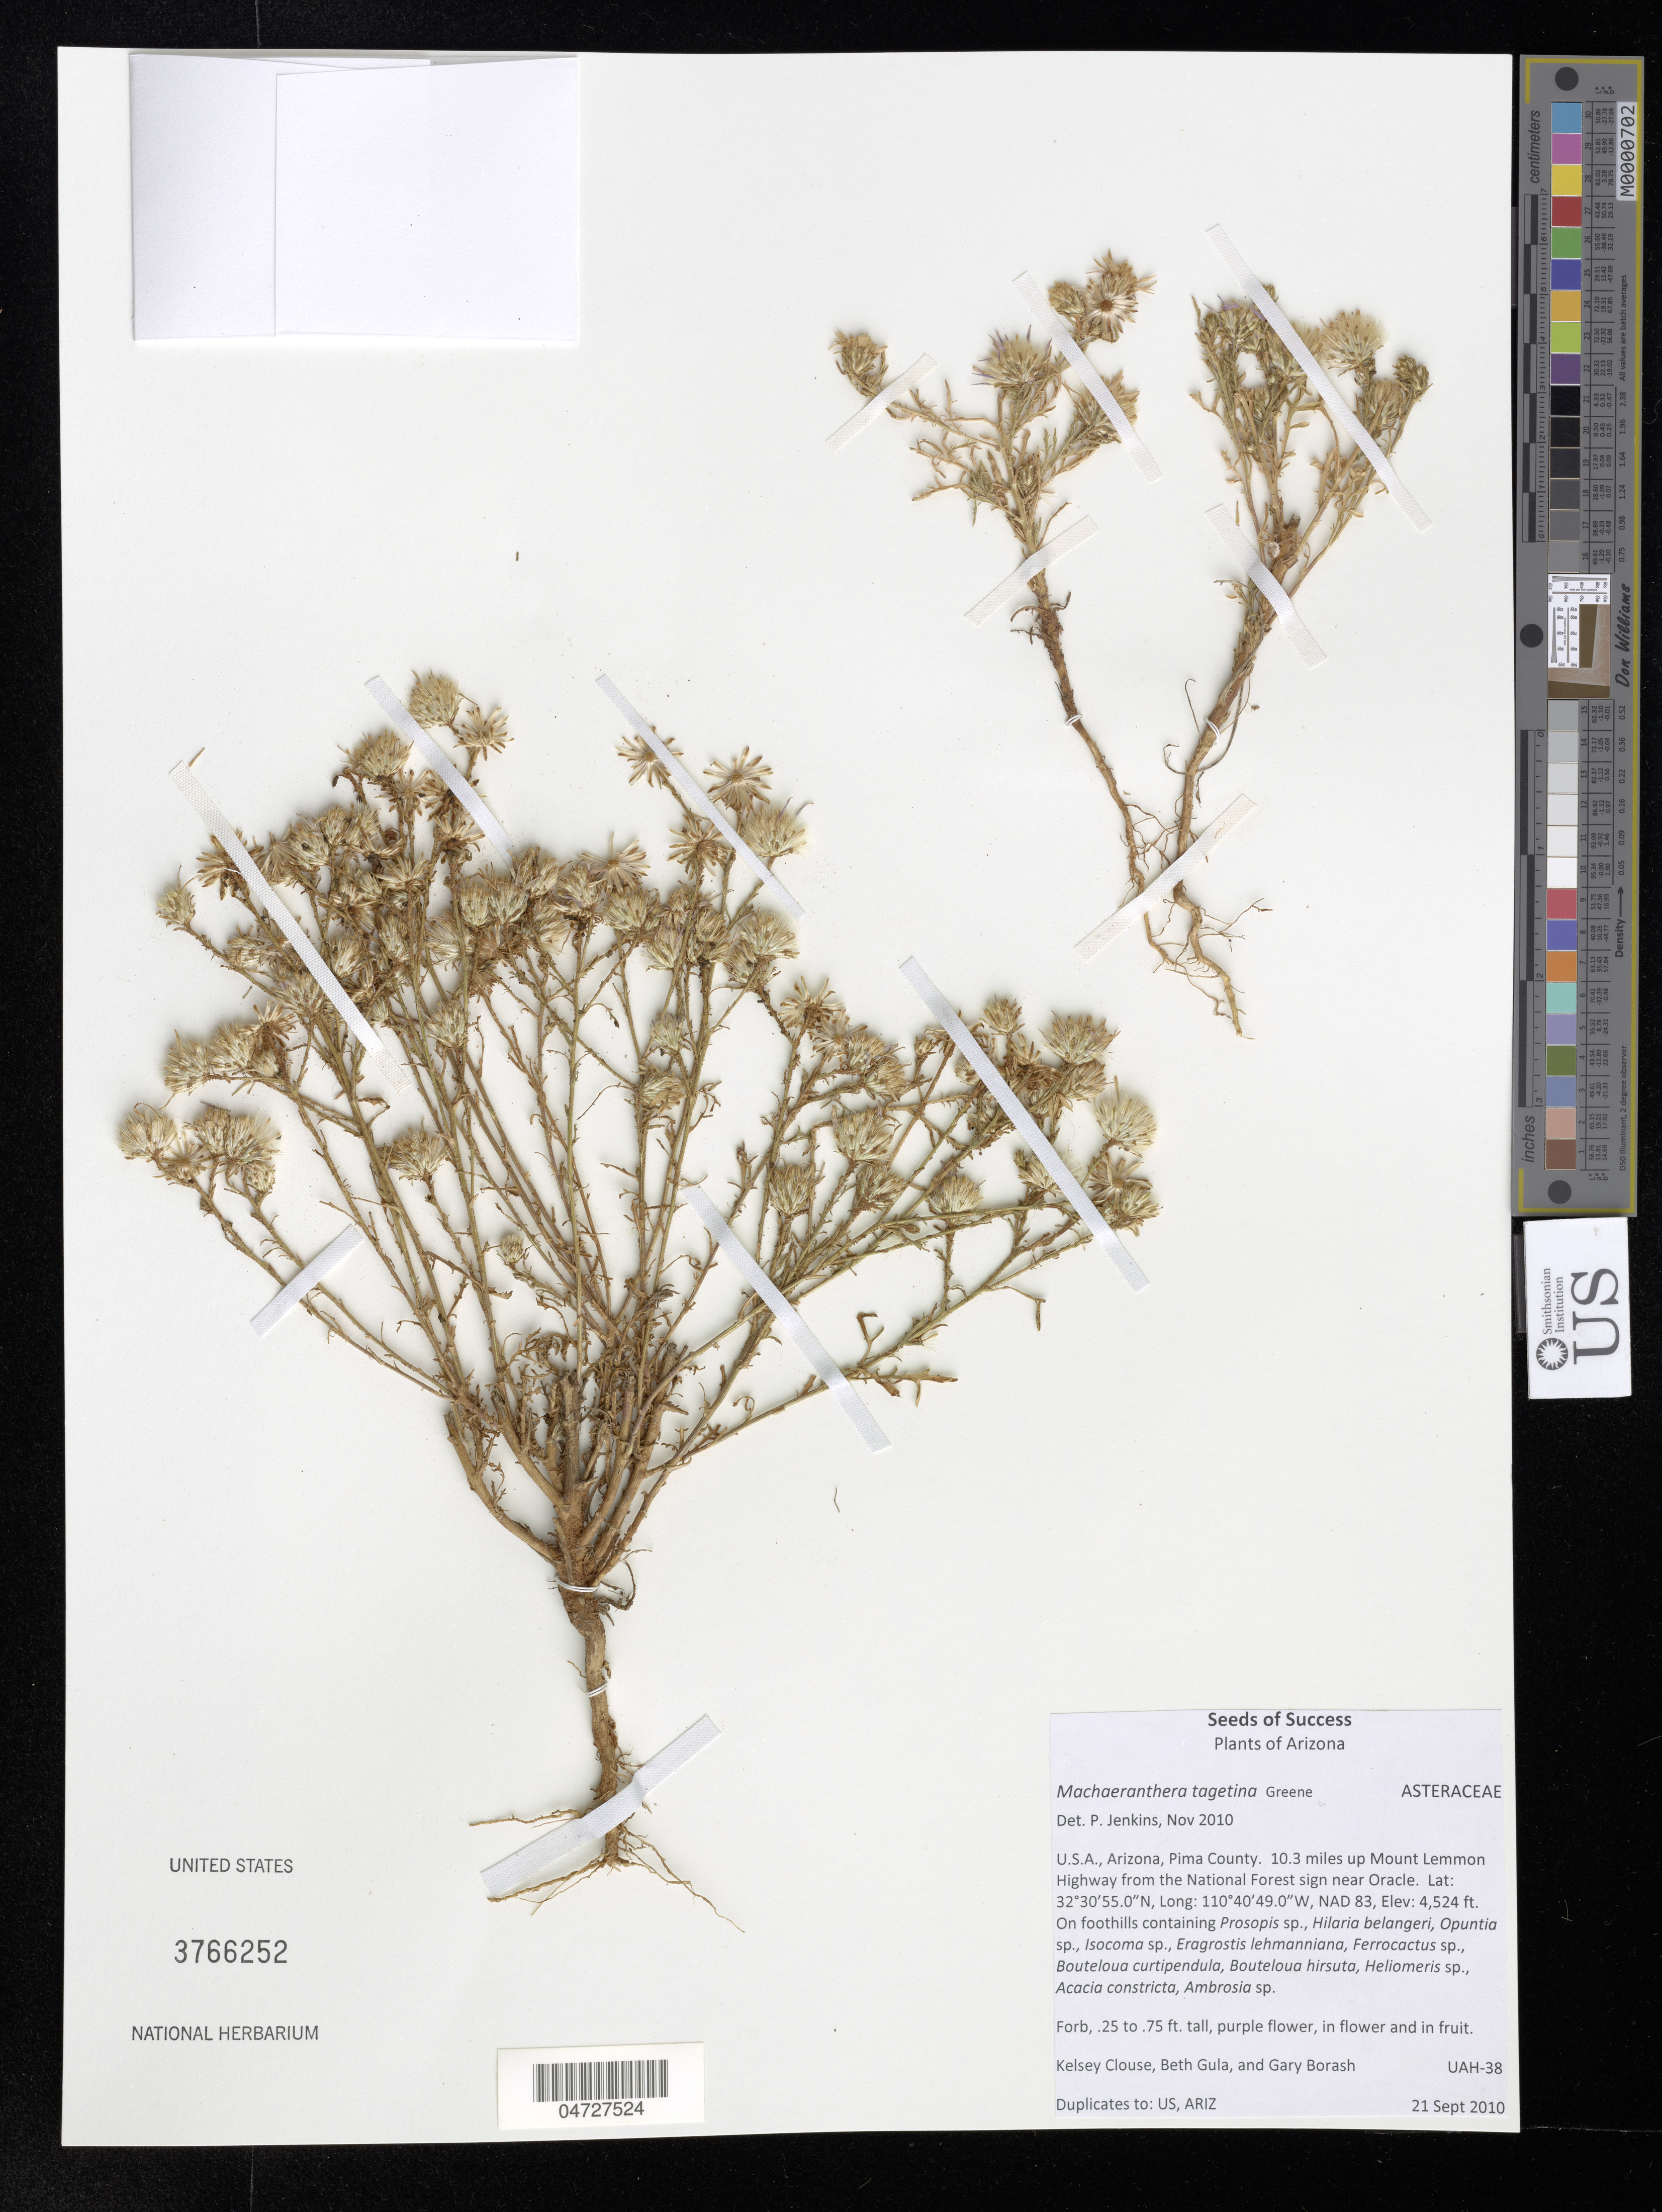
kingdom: Plantae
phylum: Tracheophyta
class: Magnoliopsida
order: Asterales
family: Asteraceae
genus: Machaeranthera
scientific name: Machaeranthera tagetina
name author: Greene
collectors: K. Clouse, B. Gula & G. Borash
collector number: UAH-38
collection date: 2010-09-21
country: United States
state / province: Arizona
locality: Pima County. 10.3 miles up Mount Lemmon Highway from the National Forest sign near Oracle.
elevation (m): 1379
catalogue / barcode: US 3766252